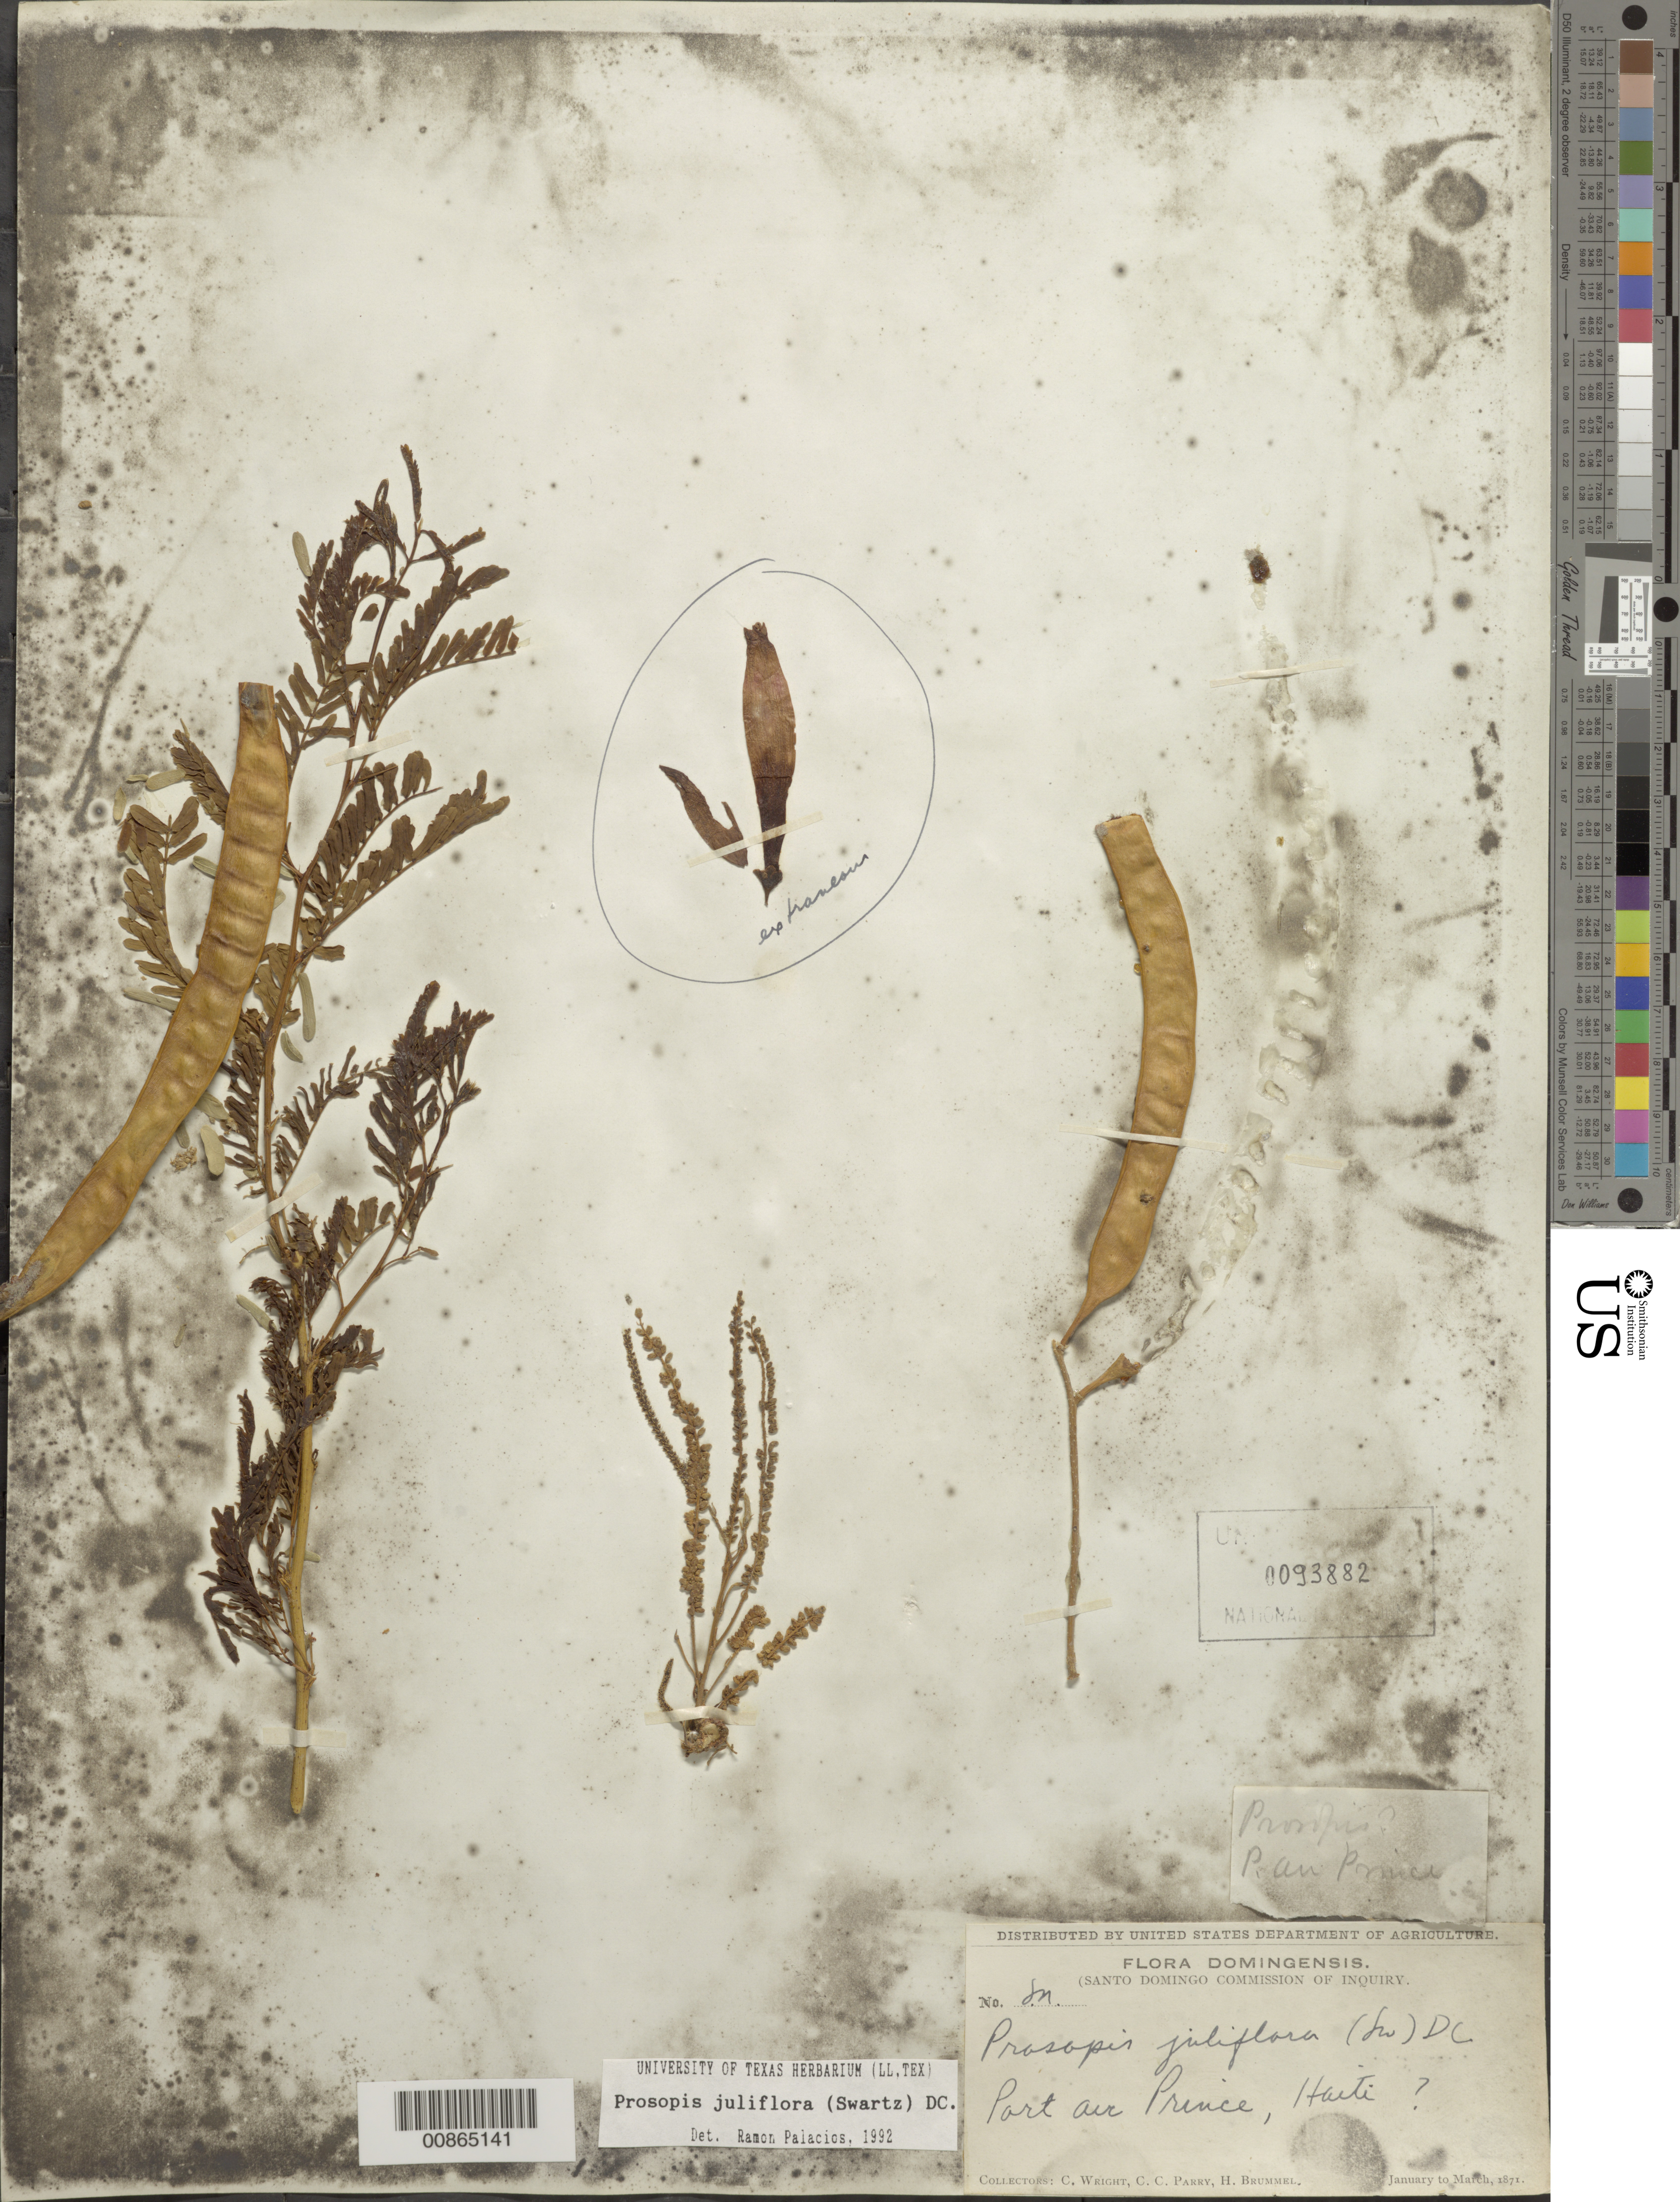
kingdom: Plantae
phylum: Tracheophyta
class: Magnoliopsida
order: Fabales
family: Fabaceae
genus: Neltuma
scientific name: Neltuma juliflora var. juliflora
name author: (Sw.) Raf.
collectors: C. Wright, C. C. Parry & H. Brummel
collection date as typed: Jan 1871 to -- Mar 1871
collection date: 1871-01/1871-03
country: Haiti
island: Hispaniola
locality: Port au Prince.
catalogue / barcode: US 93882